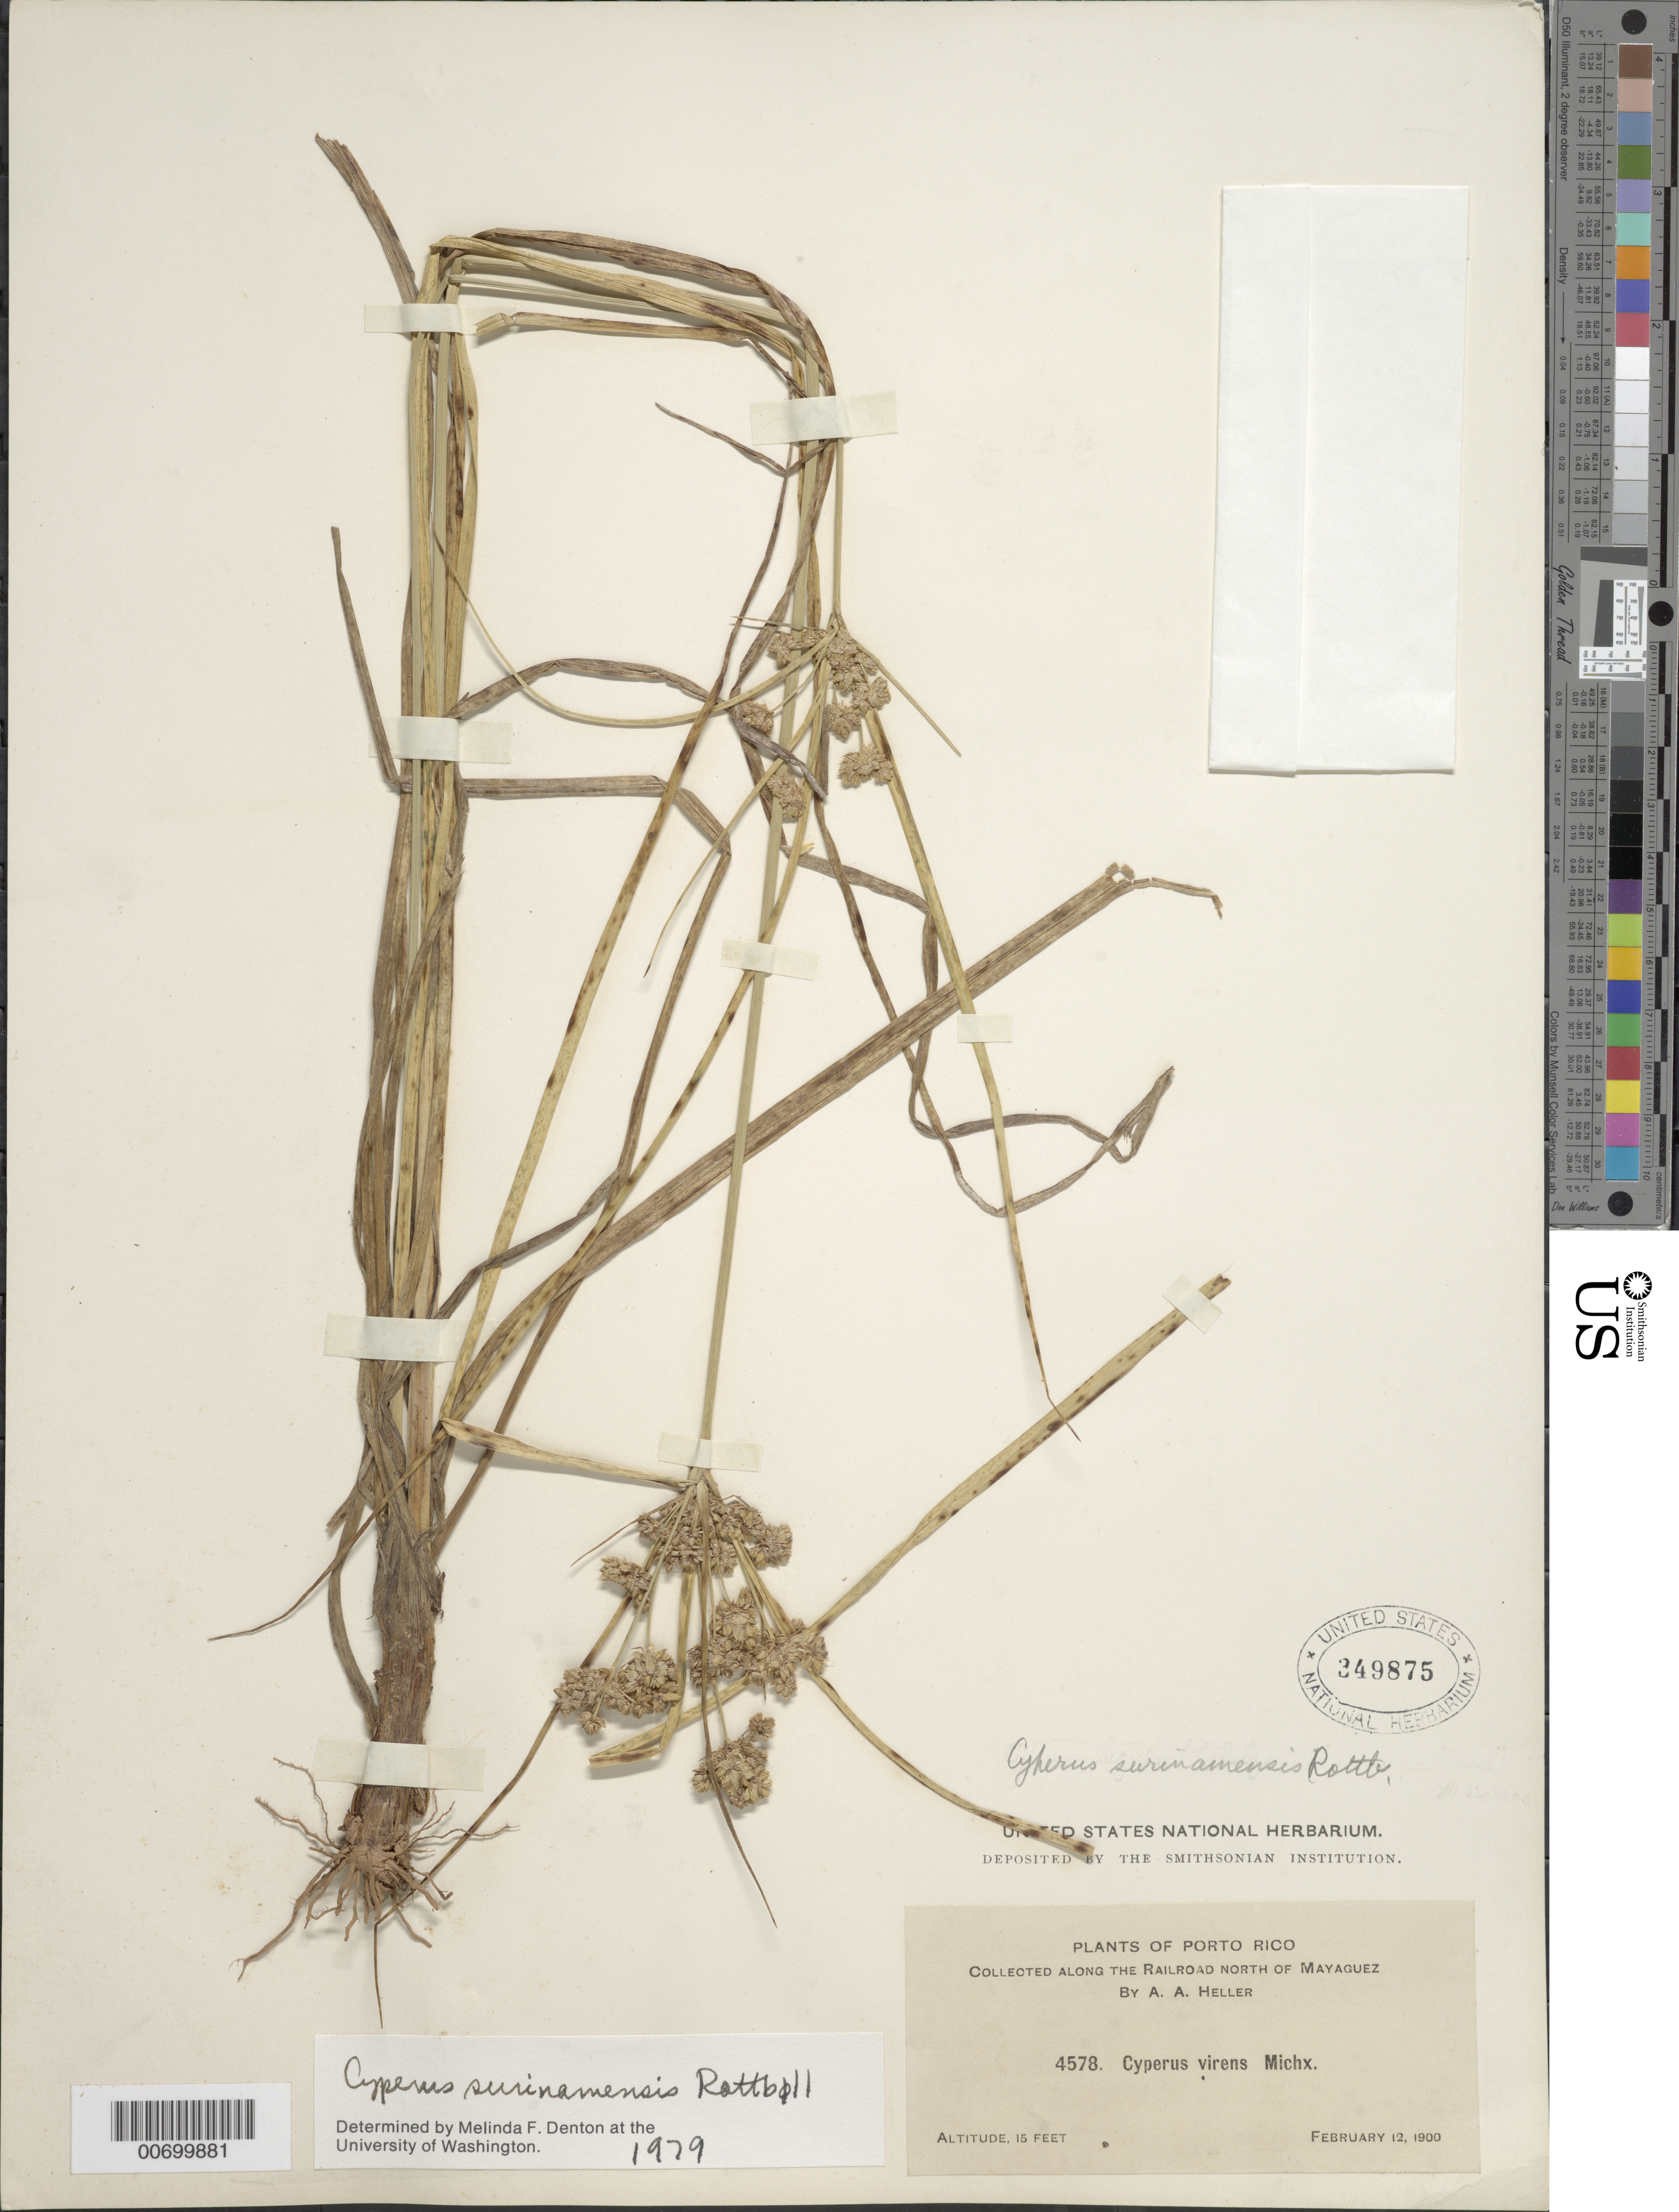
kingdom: Plantae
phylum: Tracheophyta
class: Liliopsida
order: Poales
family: Cyperaceae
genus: Cyperus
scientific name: Cyperus surinamensis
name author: Rottb.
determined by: Denton, M. F.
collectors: A. A. Heller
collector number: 4578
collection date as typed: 12 Feb 1900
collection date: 1900-02-12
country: Puerto Rico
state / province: Mayagüez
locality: Collected along the railroad N of Mayagüez.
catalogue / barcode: US 349875